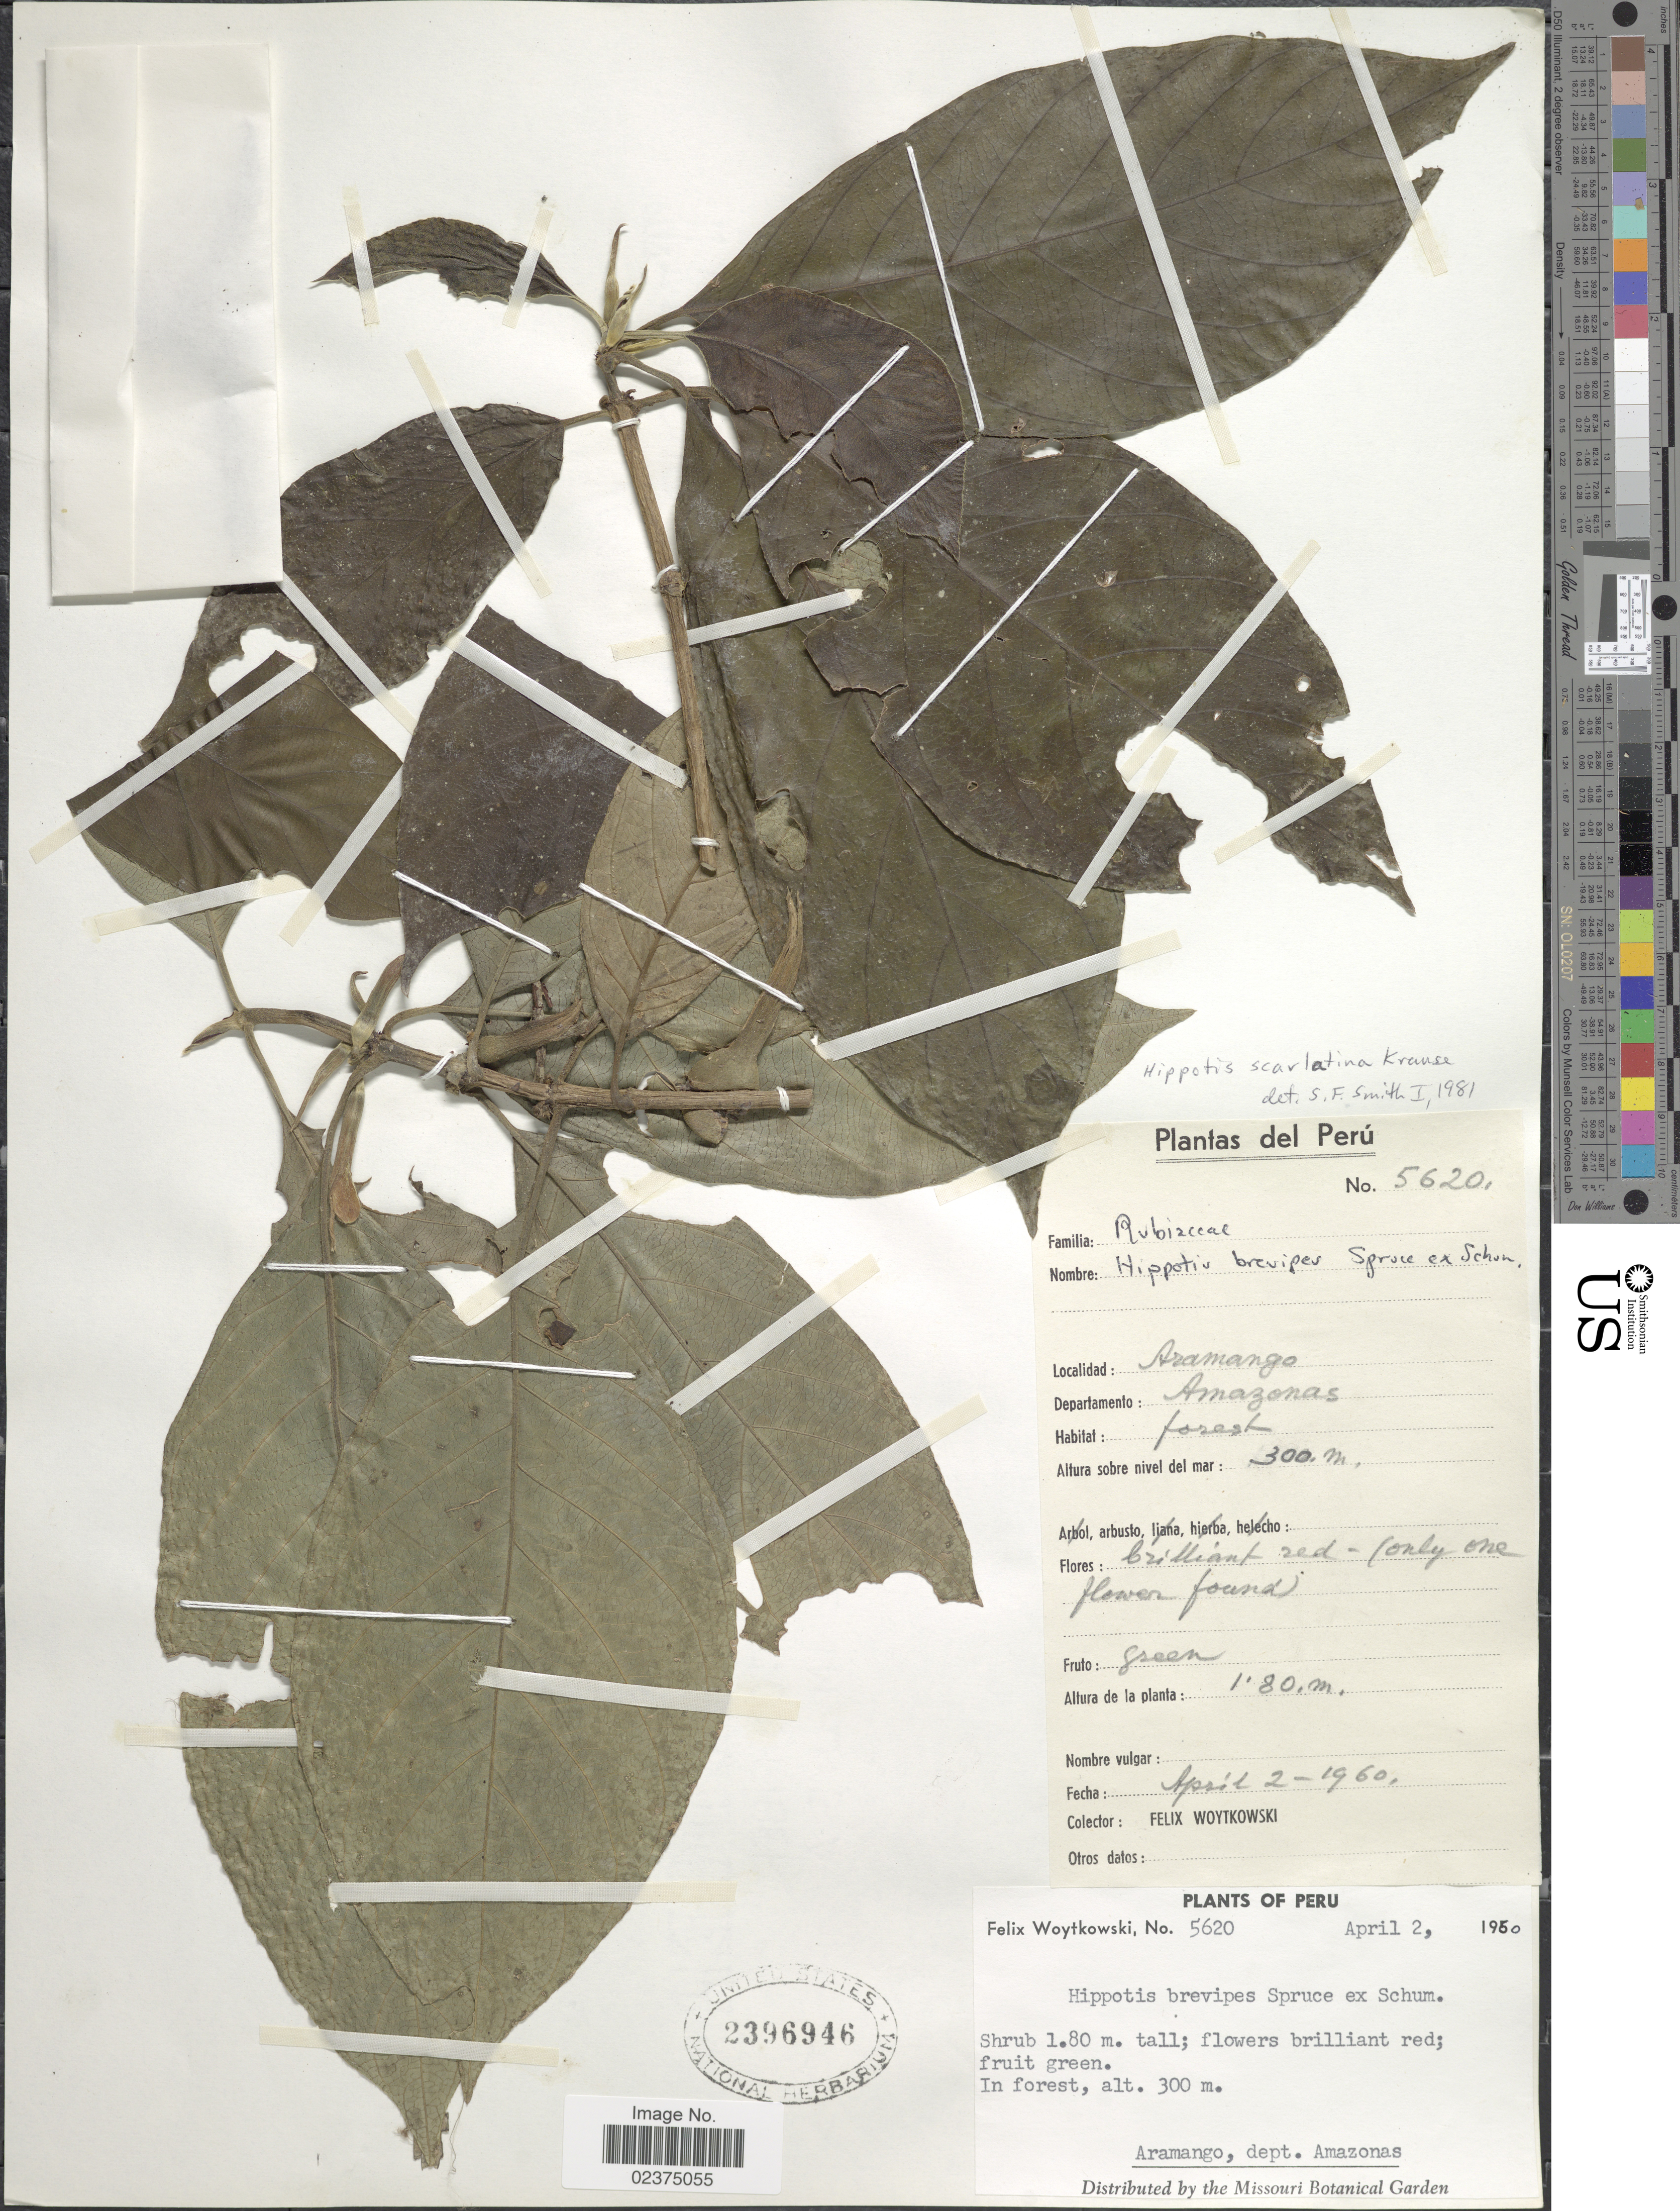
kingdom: Plantae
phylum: Tracheophyta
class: Magnoliopsida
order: Gentianales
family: Rubiaceae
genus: Hippotis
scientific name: Hippotis scarlatina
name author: K. Krause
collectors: F. Woytkowski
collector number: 5620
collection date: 1960-04-02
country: Peru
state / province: Amazonas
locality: Aramango, in forest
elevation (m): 300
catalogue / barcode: US 2396946